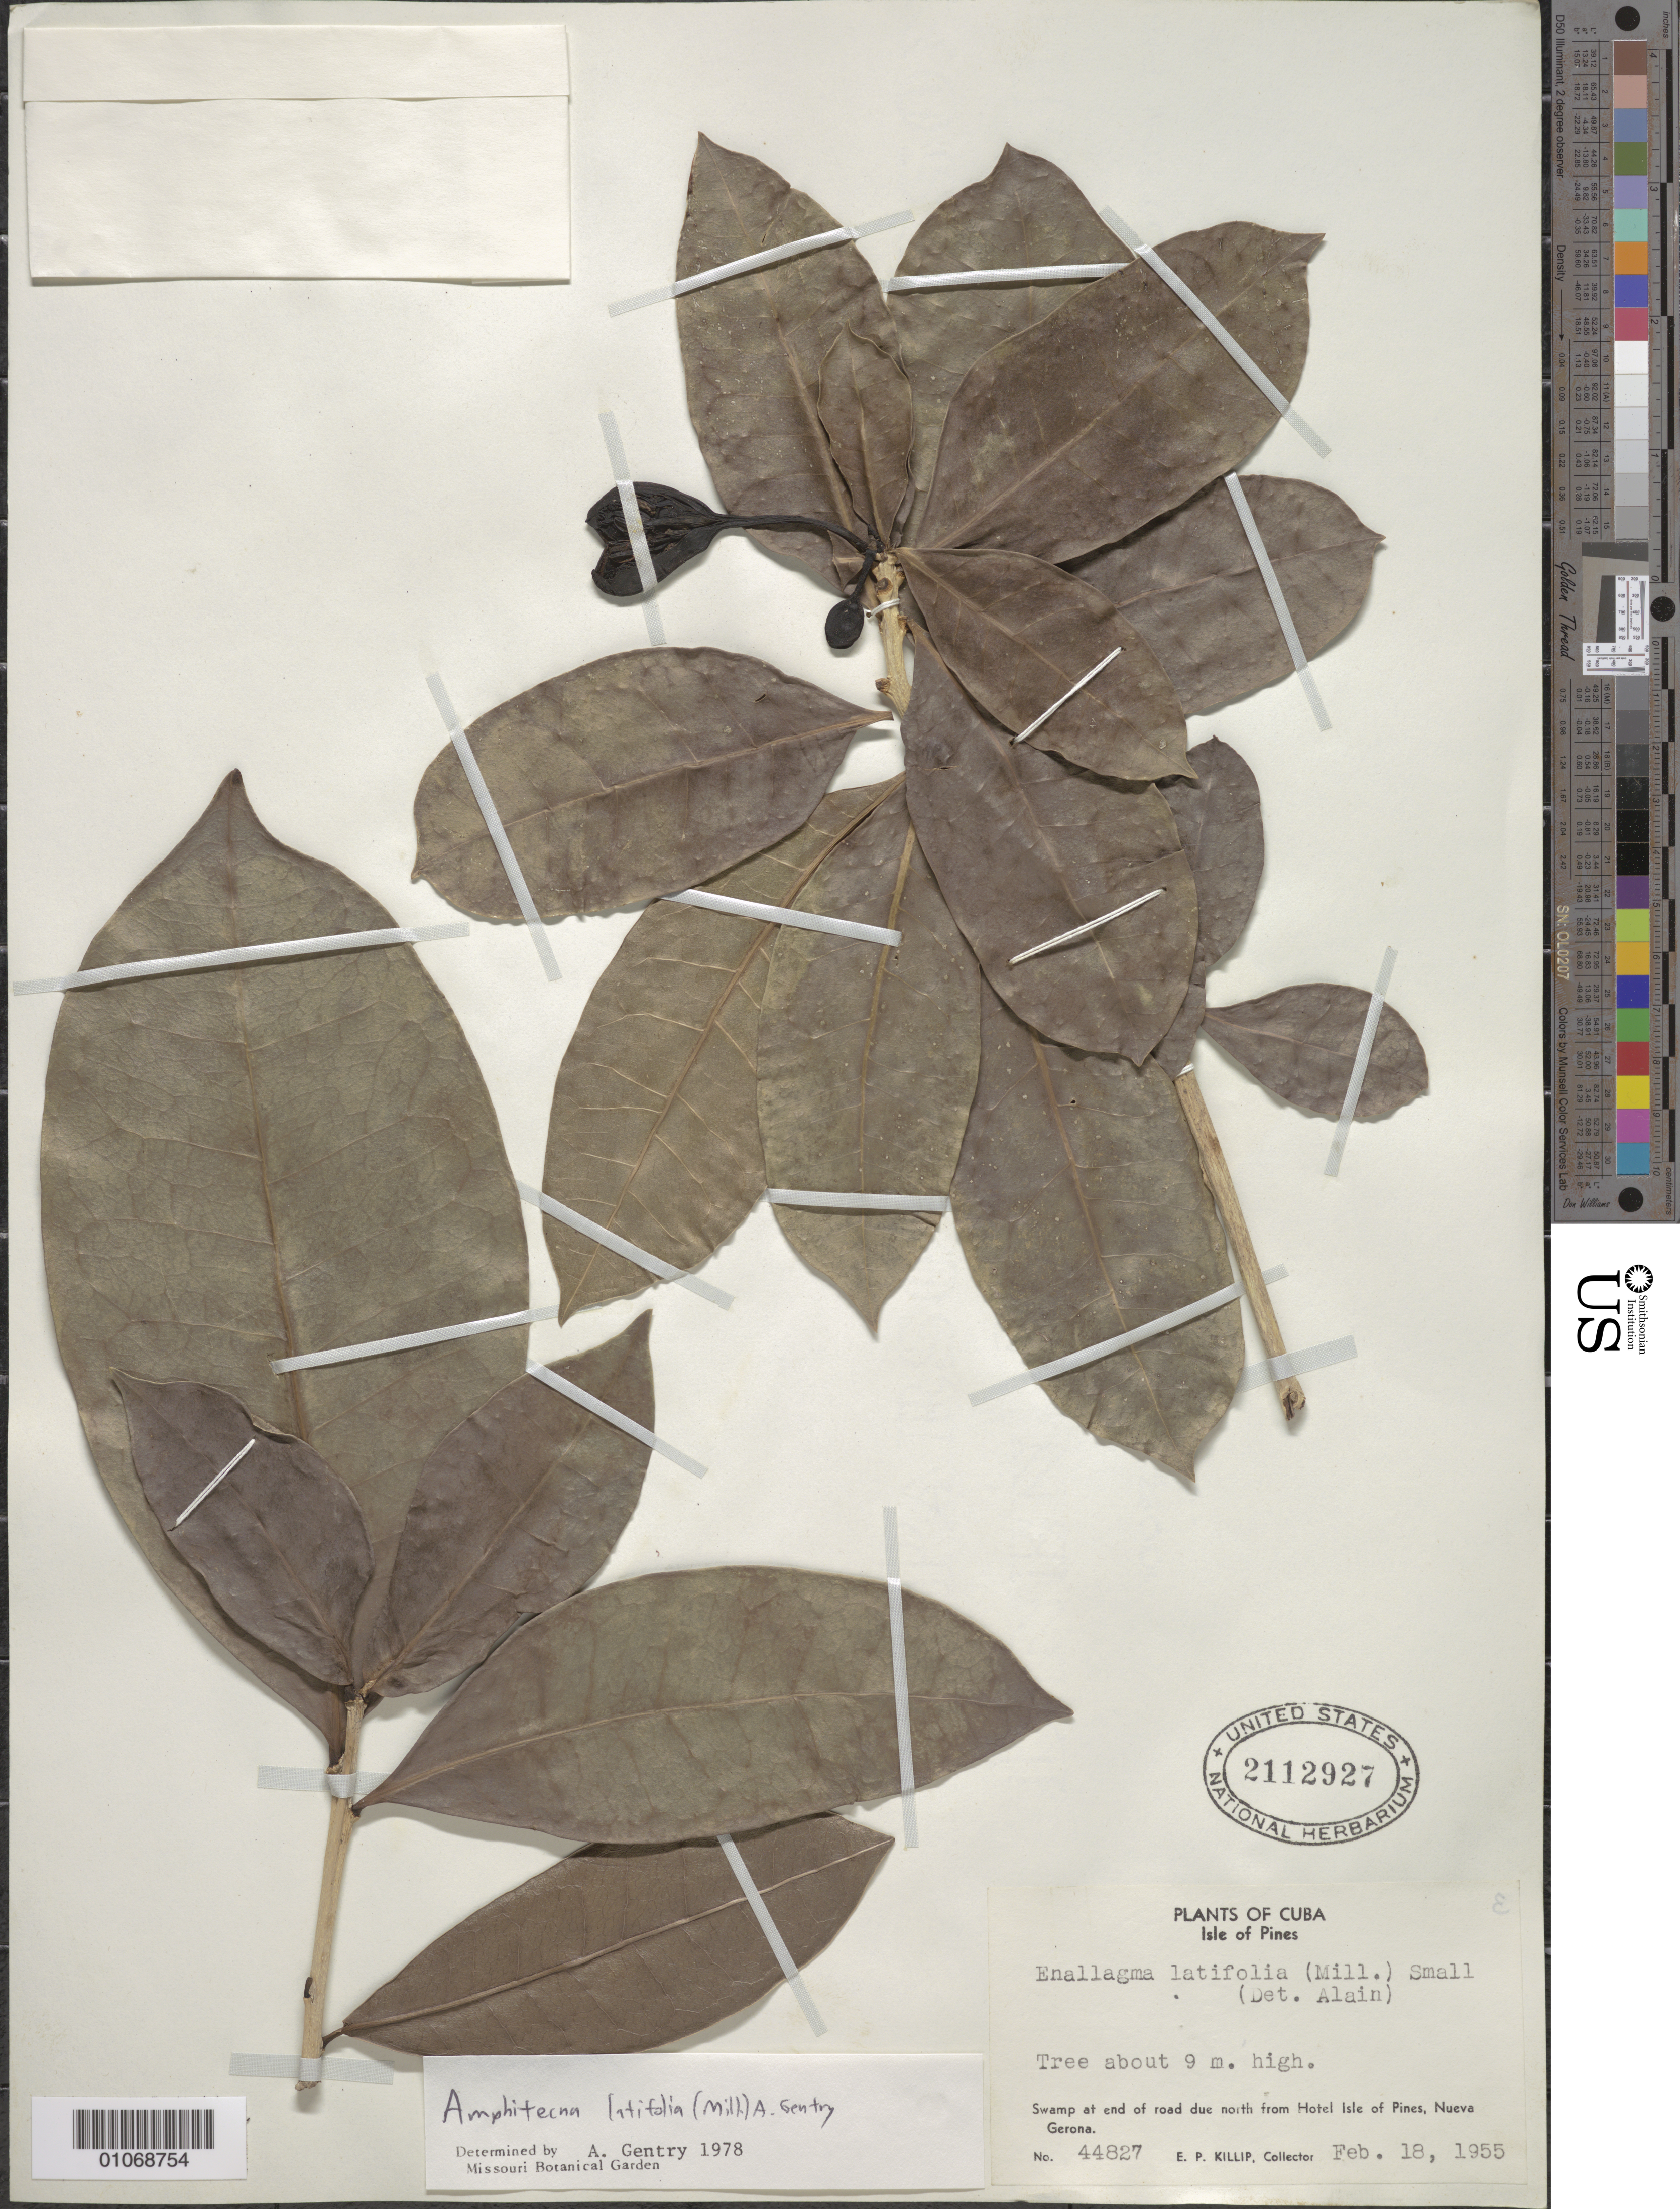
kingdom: Plantae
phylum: Tracheophyta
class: Magnoliopsida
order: Lamiales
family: Bignoniaceae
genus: Amphitecna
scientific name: Amphitecna latifolia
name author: (Mill.) A.H. Gentry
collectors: E. P. Killip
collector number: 44827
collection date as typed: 18 Feb 1955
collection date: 1955-02-18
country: Cuba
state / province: Isla de La Juventud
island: Isla de la Juventud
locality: Swamp at end of road due north from Hotel Isle of Pines, Nueva Gerona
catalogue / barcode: US 2112927